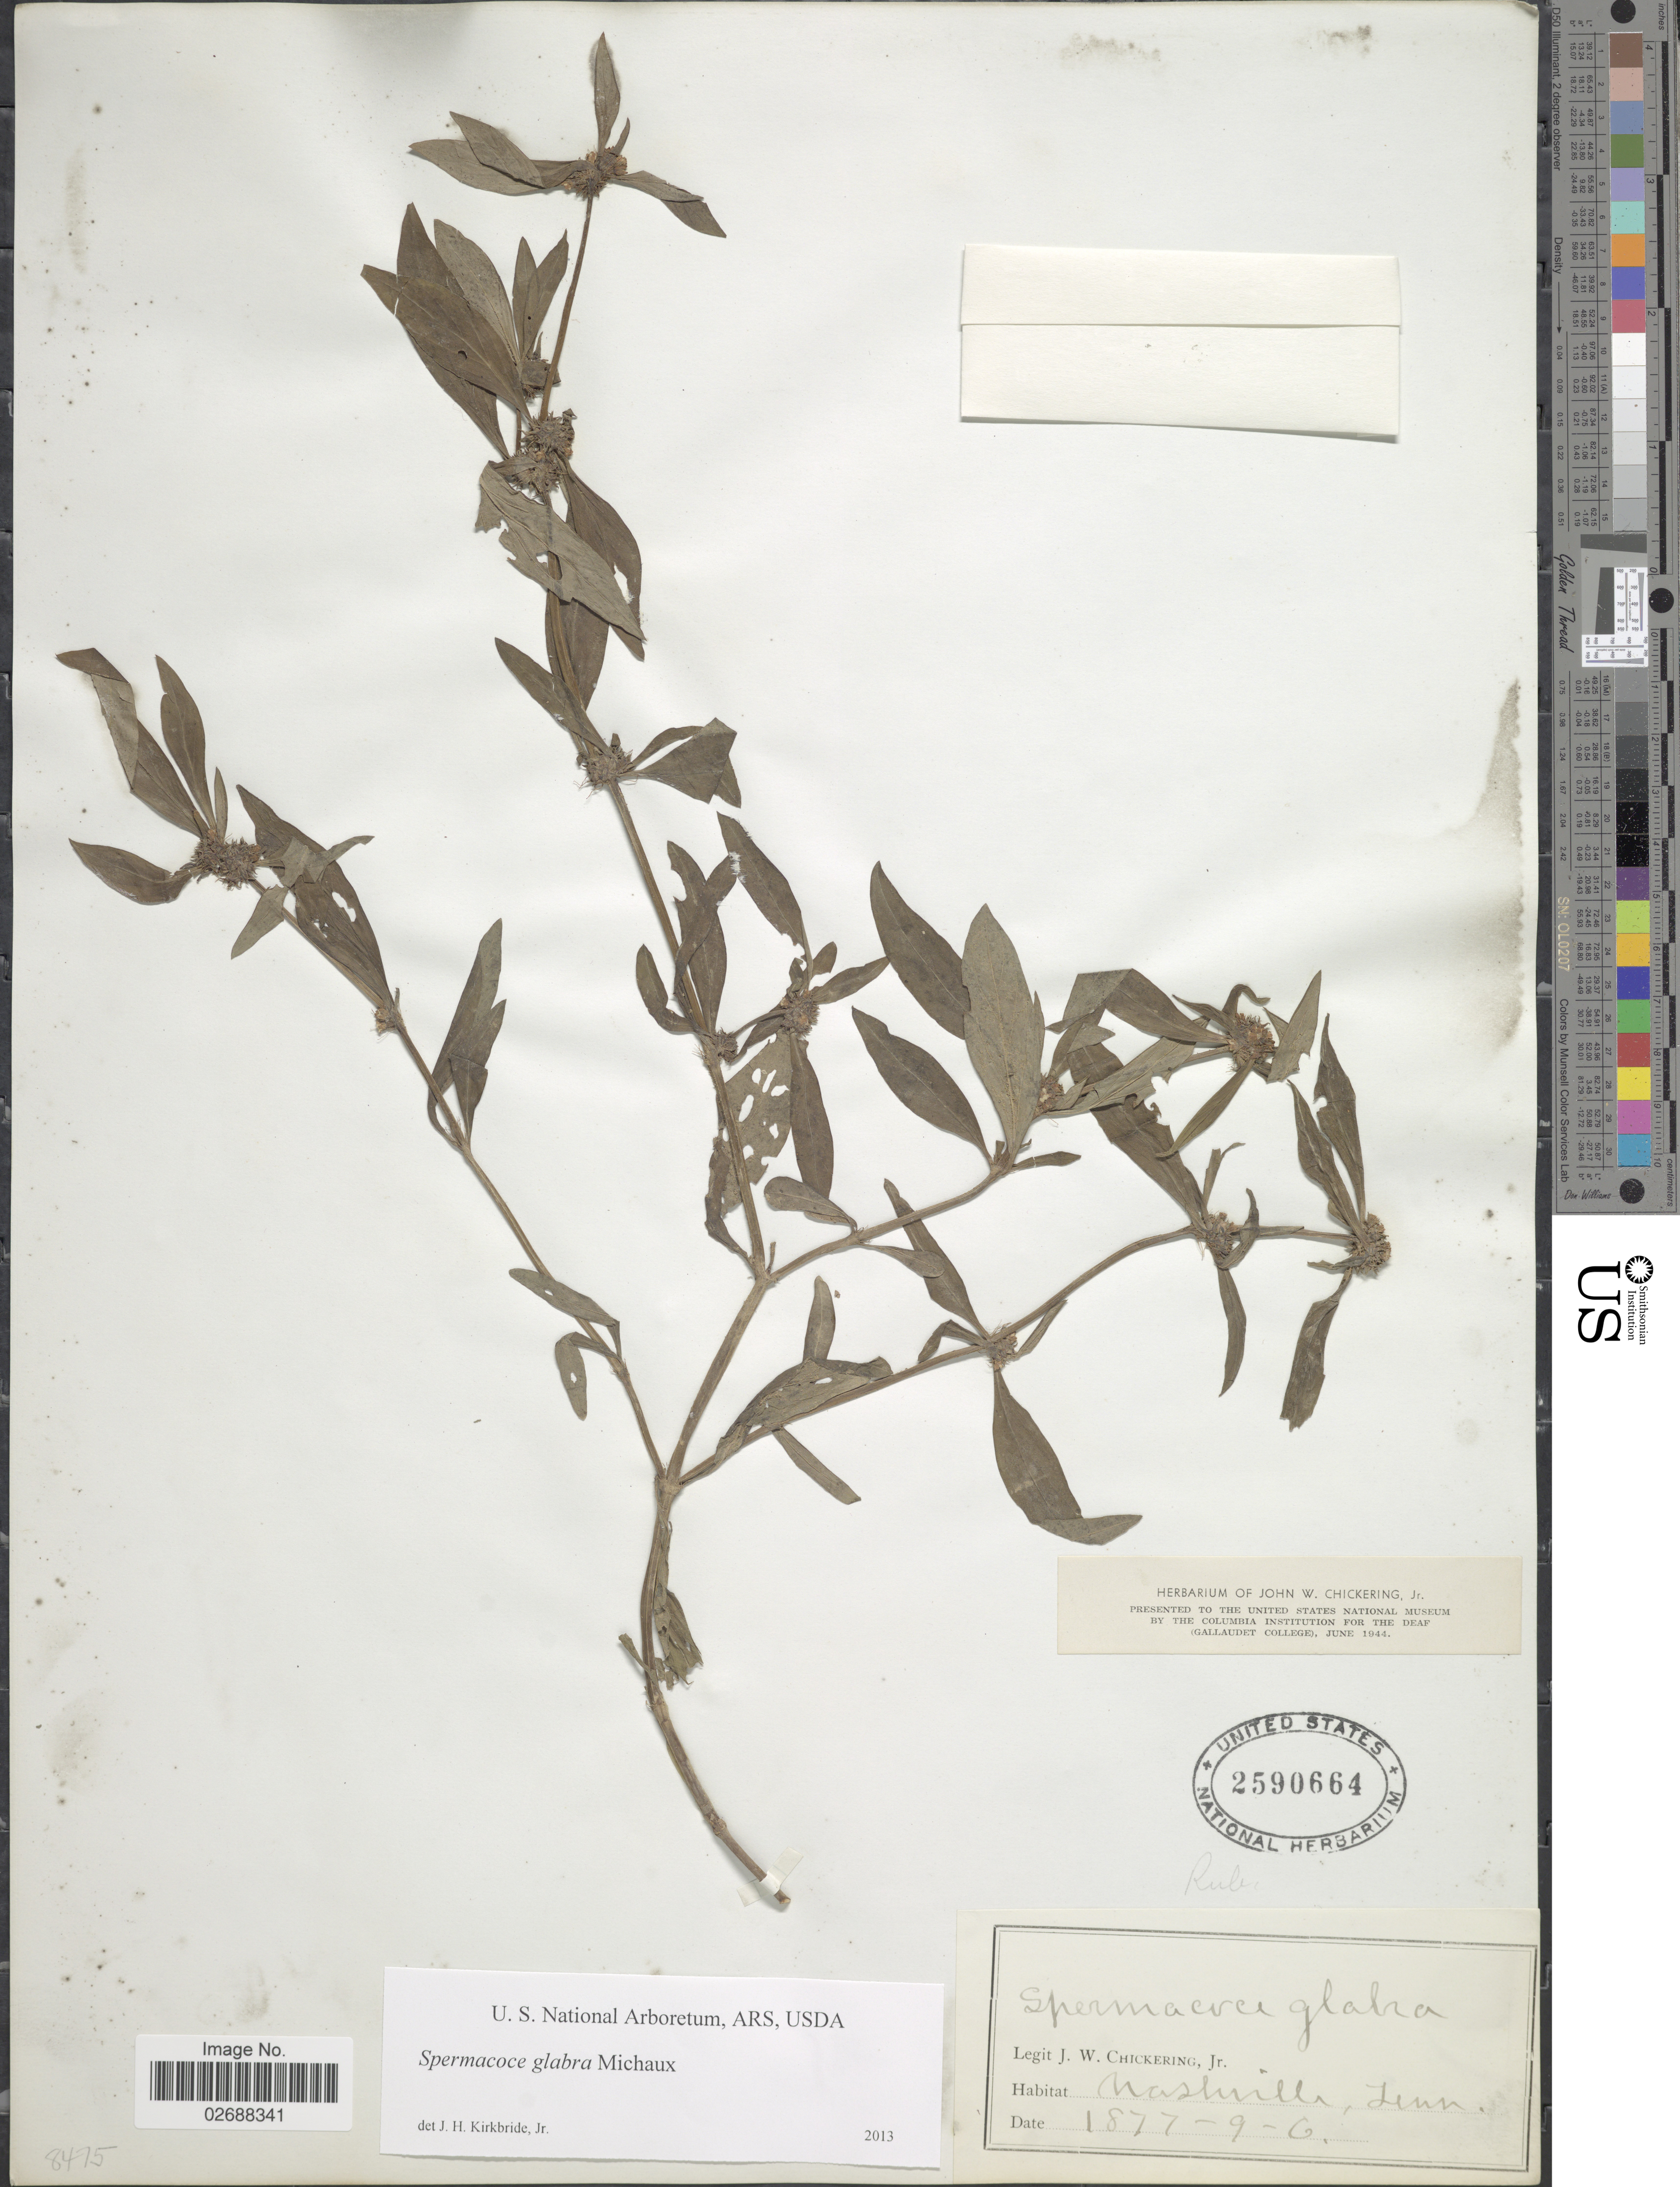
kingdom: Plantae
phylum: Tracheophyta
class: Magnoliopsida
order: Gentianales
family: Rubiaceae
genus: Spermacoce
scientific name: Spermacoce glabra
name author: Michx.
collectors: J. W. Chickering Jr.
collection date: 1877-06-09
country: United States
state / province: Tennessee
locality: Nashville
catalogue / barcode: US 2590664